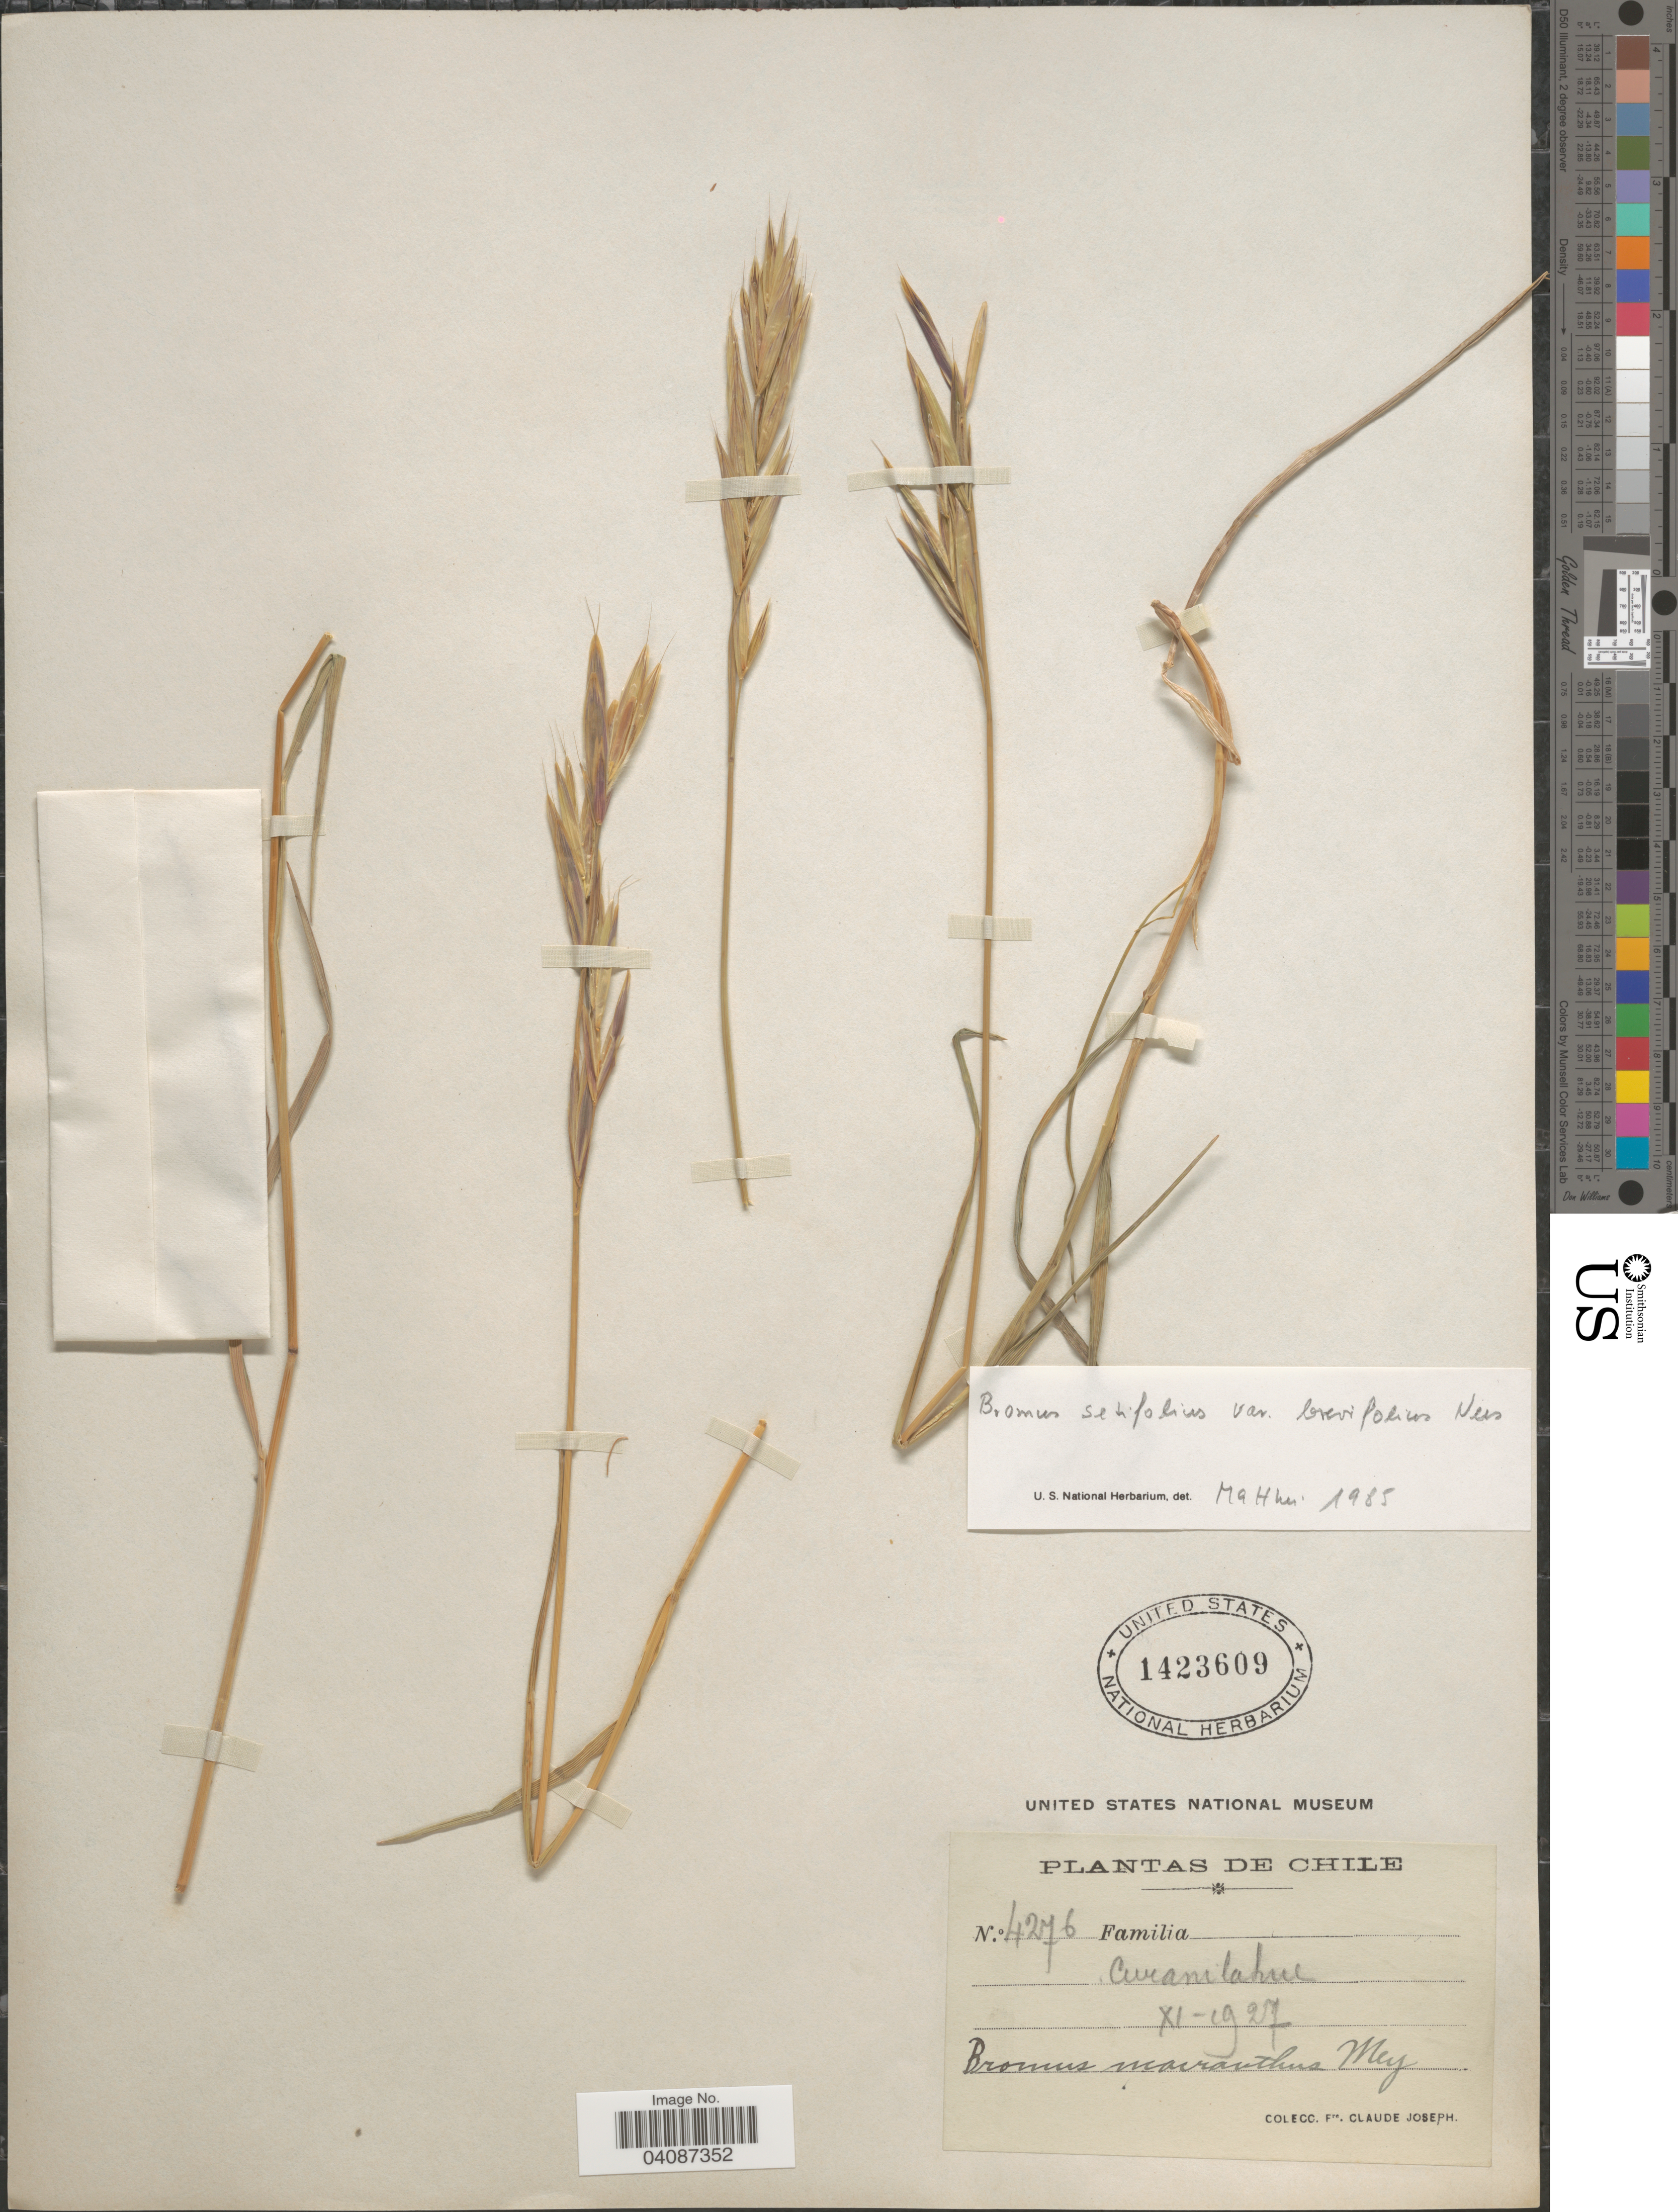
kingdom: Plantae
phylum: Tracheophyta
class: Liliopsida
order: Poales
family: Poaceae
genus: Bromus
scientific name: Bromus setifolis var. brevifolius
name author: Nees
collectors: Bro. Claude-Joseph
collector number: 4276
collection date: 1927-11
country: Chile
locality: Curanilahue.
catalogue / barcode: US 1423609